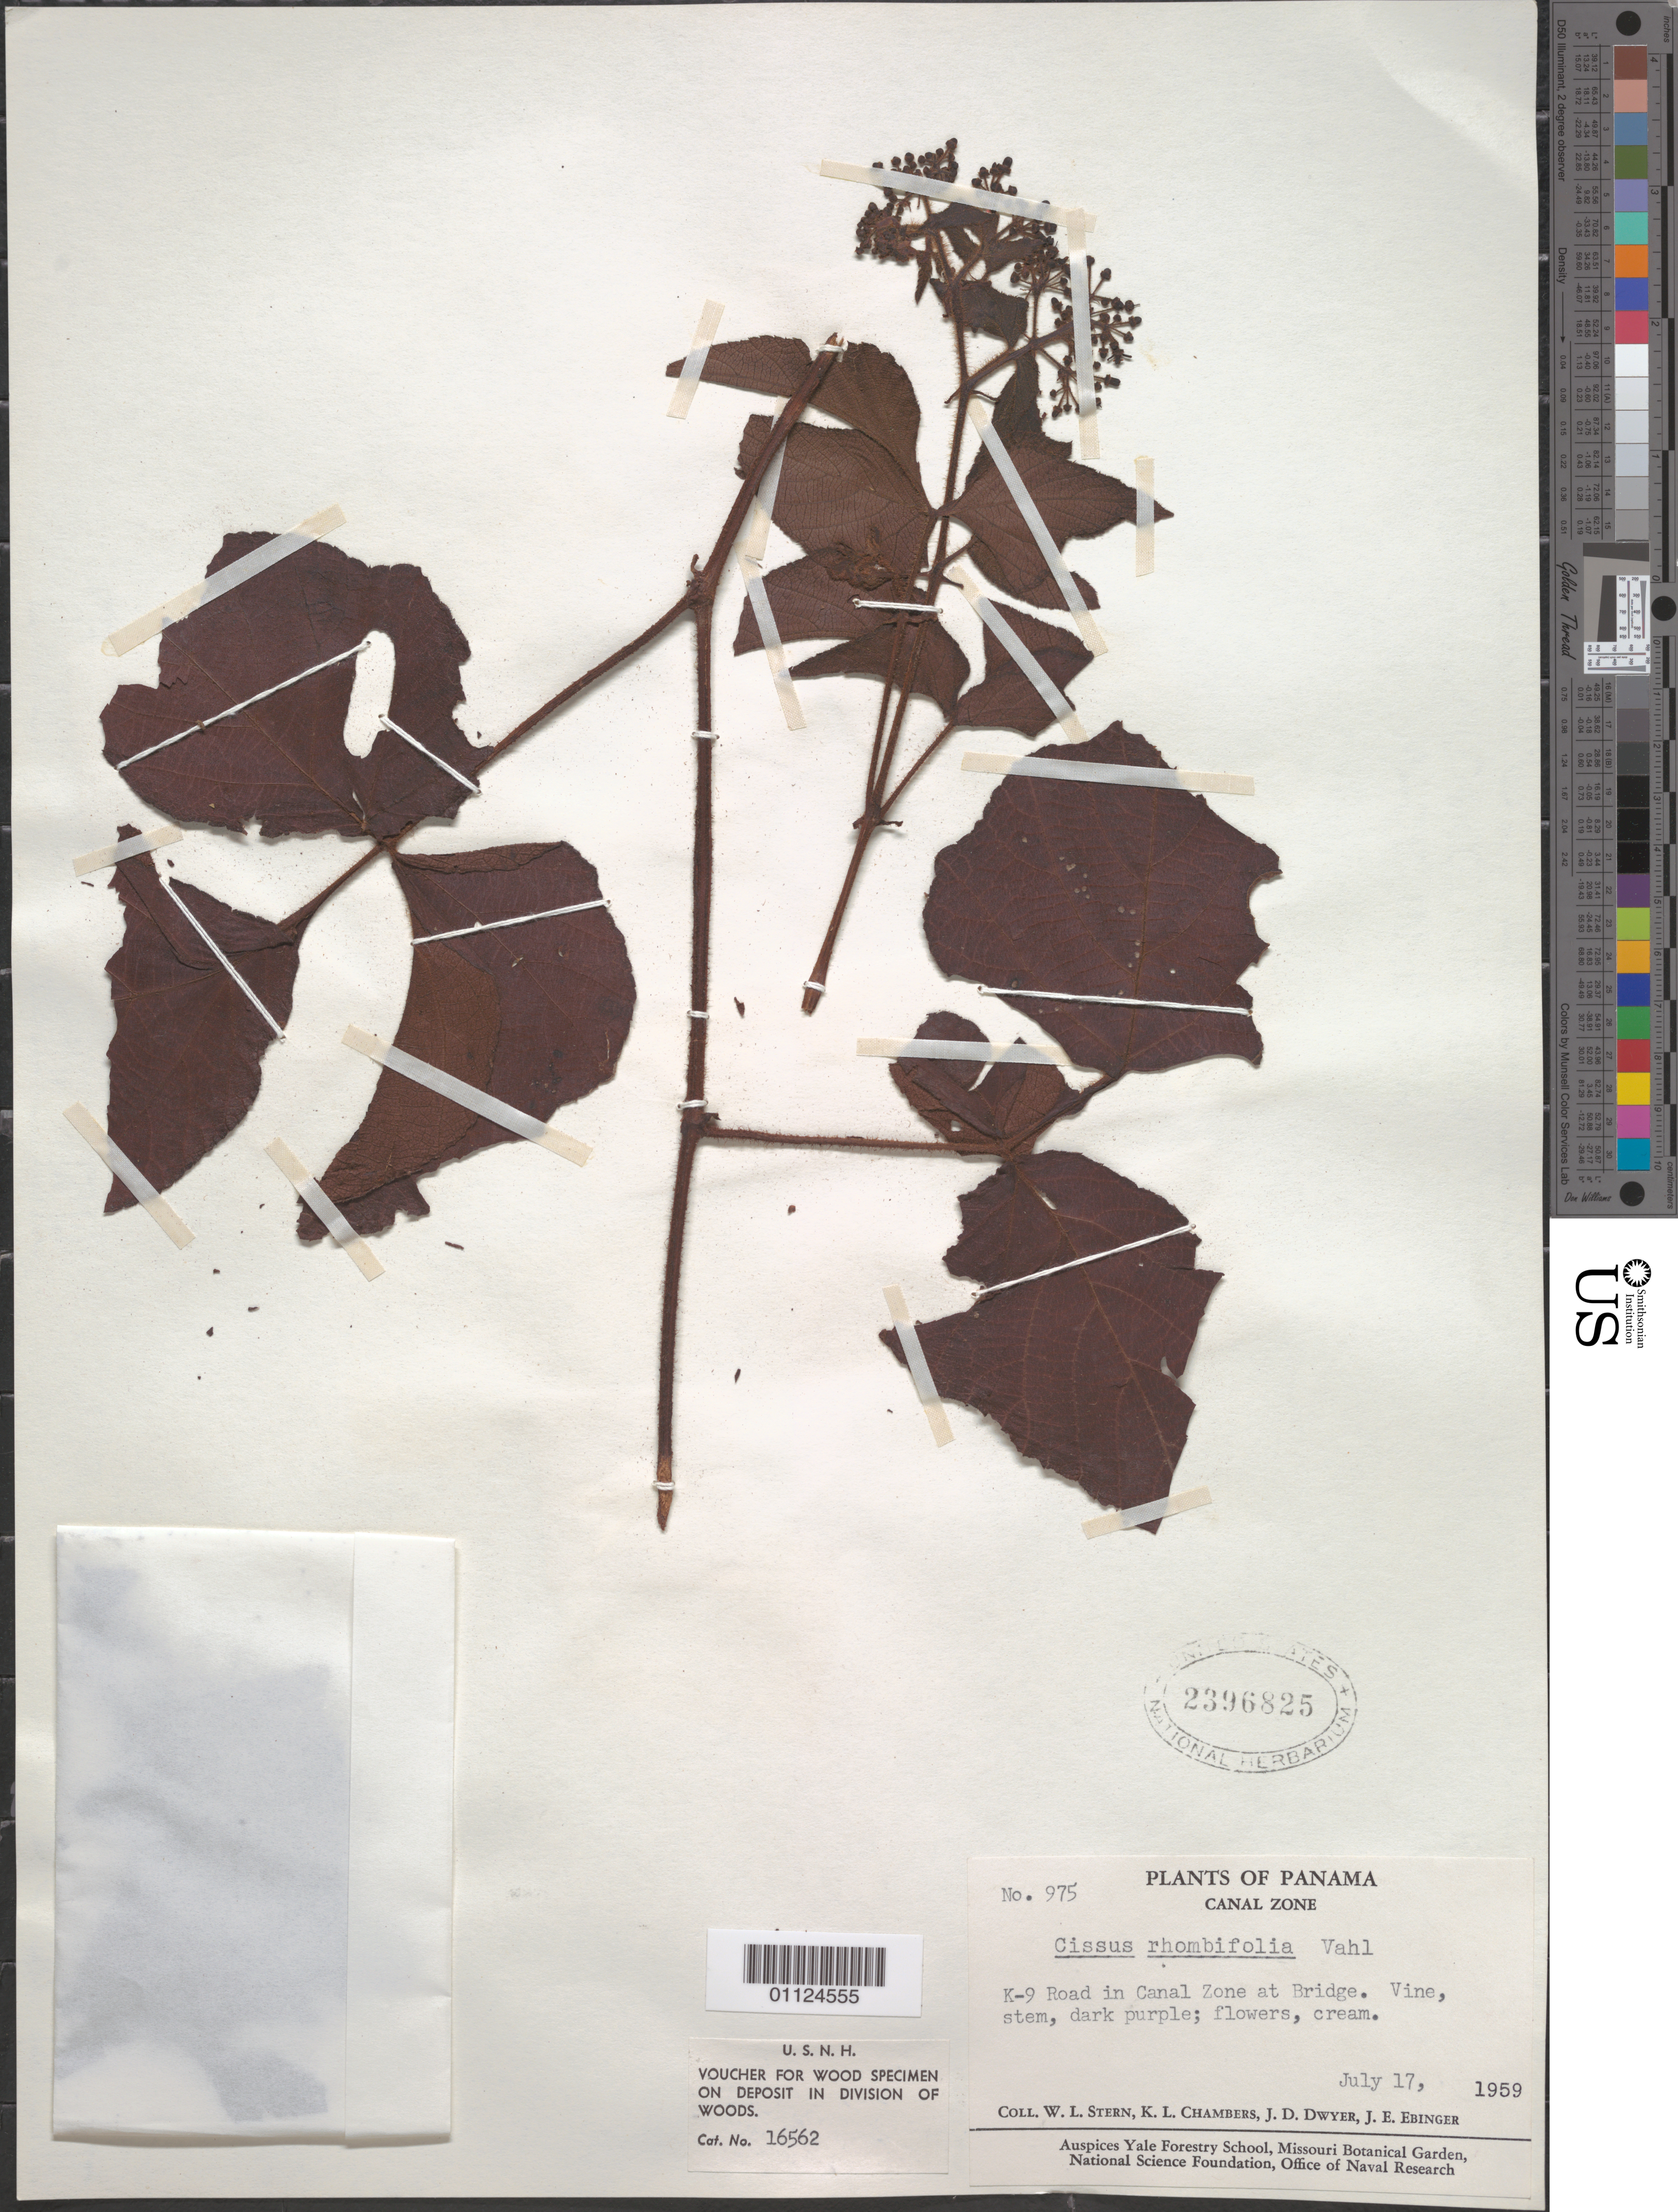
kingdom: Plantae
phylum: Tracheophyta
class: Magnoliopsida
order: Vitales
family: Vitaceae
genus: Cissus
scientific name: Cissus rhombifolia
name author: Vahl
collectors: W. L. Stern, K. L. Chambers, J. D. Dwyer & J. Ebinger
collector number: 975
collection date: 1959-07-17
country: Panama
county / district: Canal Zone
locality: K - 9 Road in Canal Zone at Bridge.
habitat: Vine.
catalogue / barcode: US 2396825